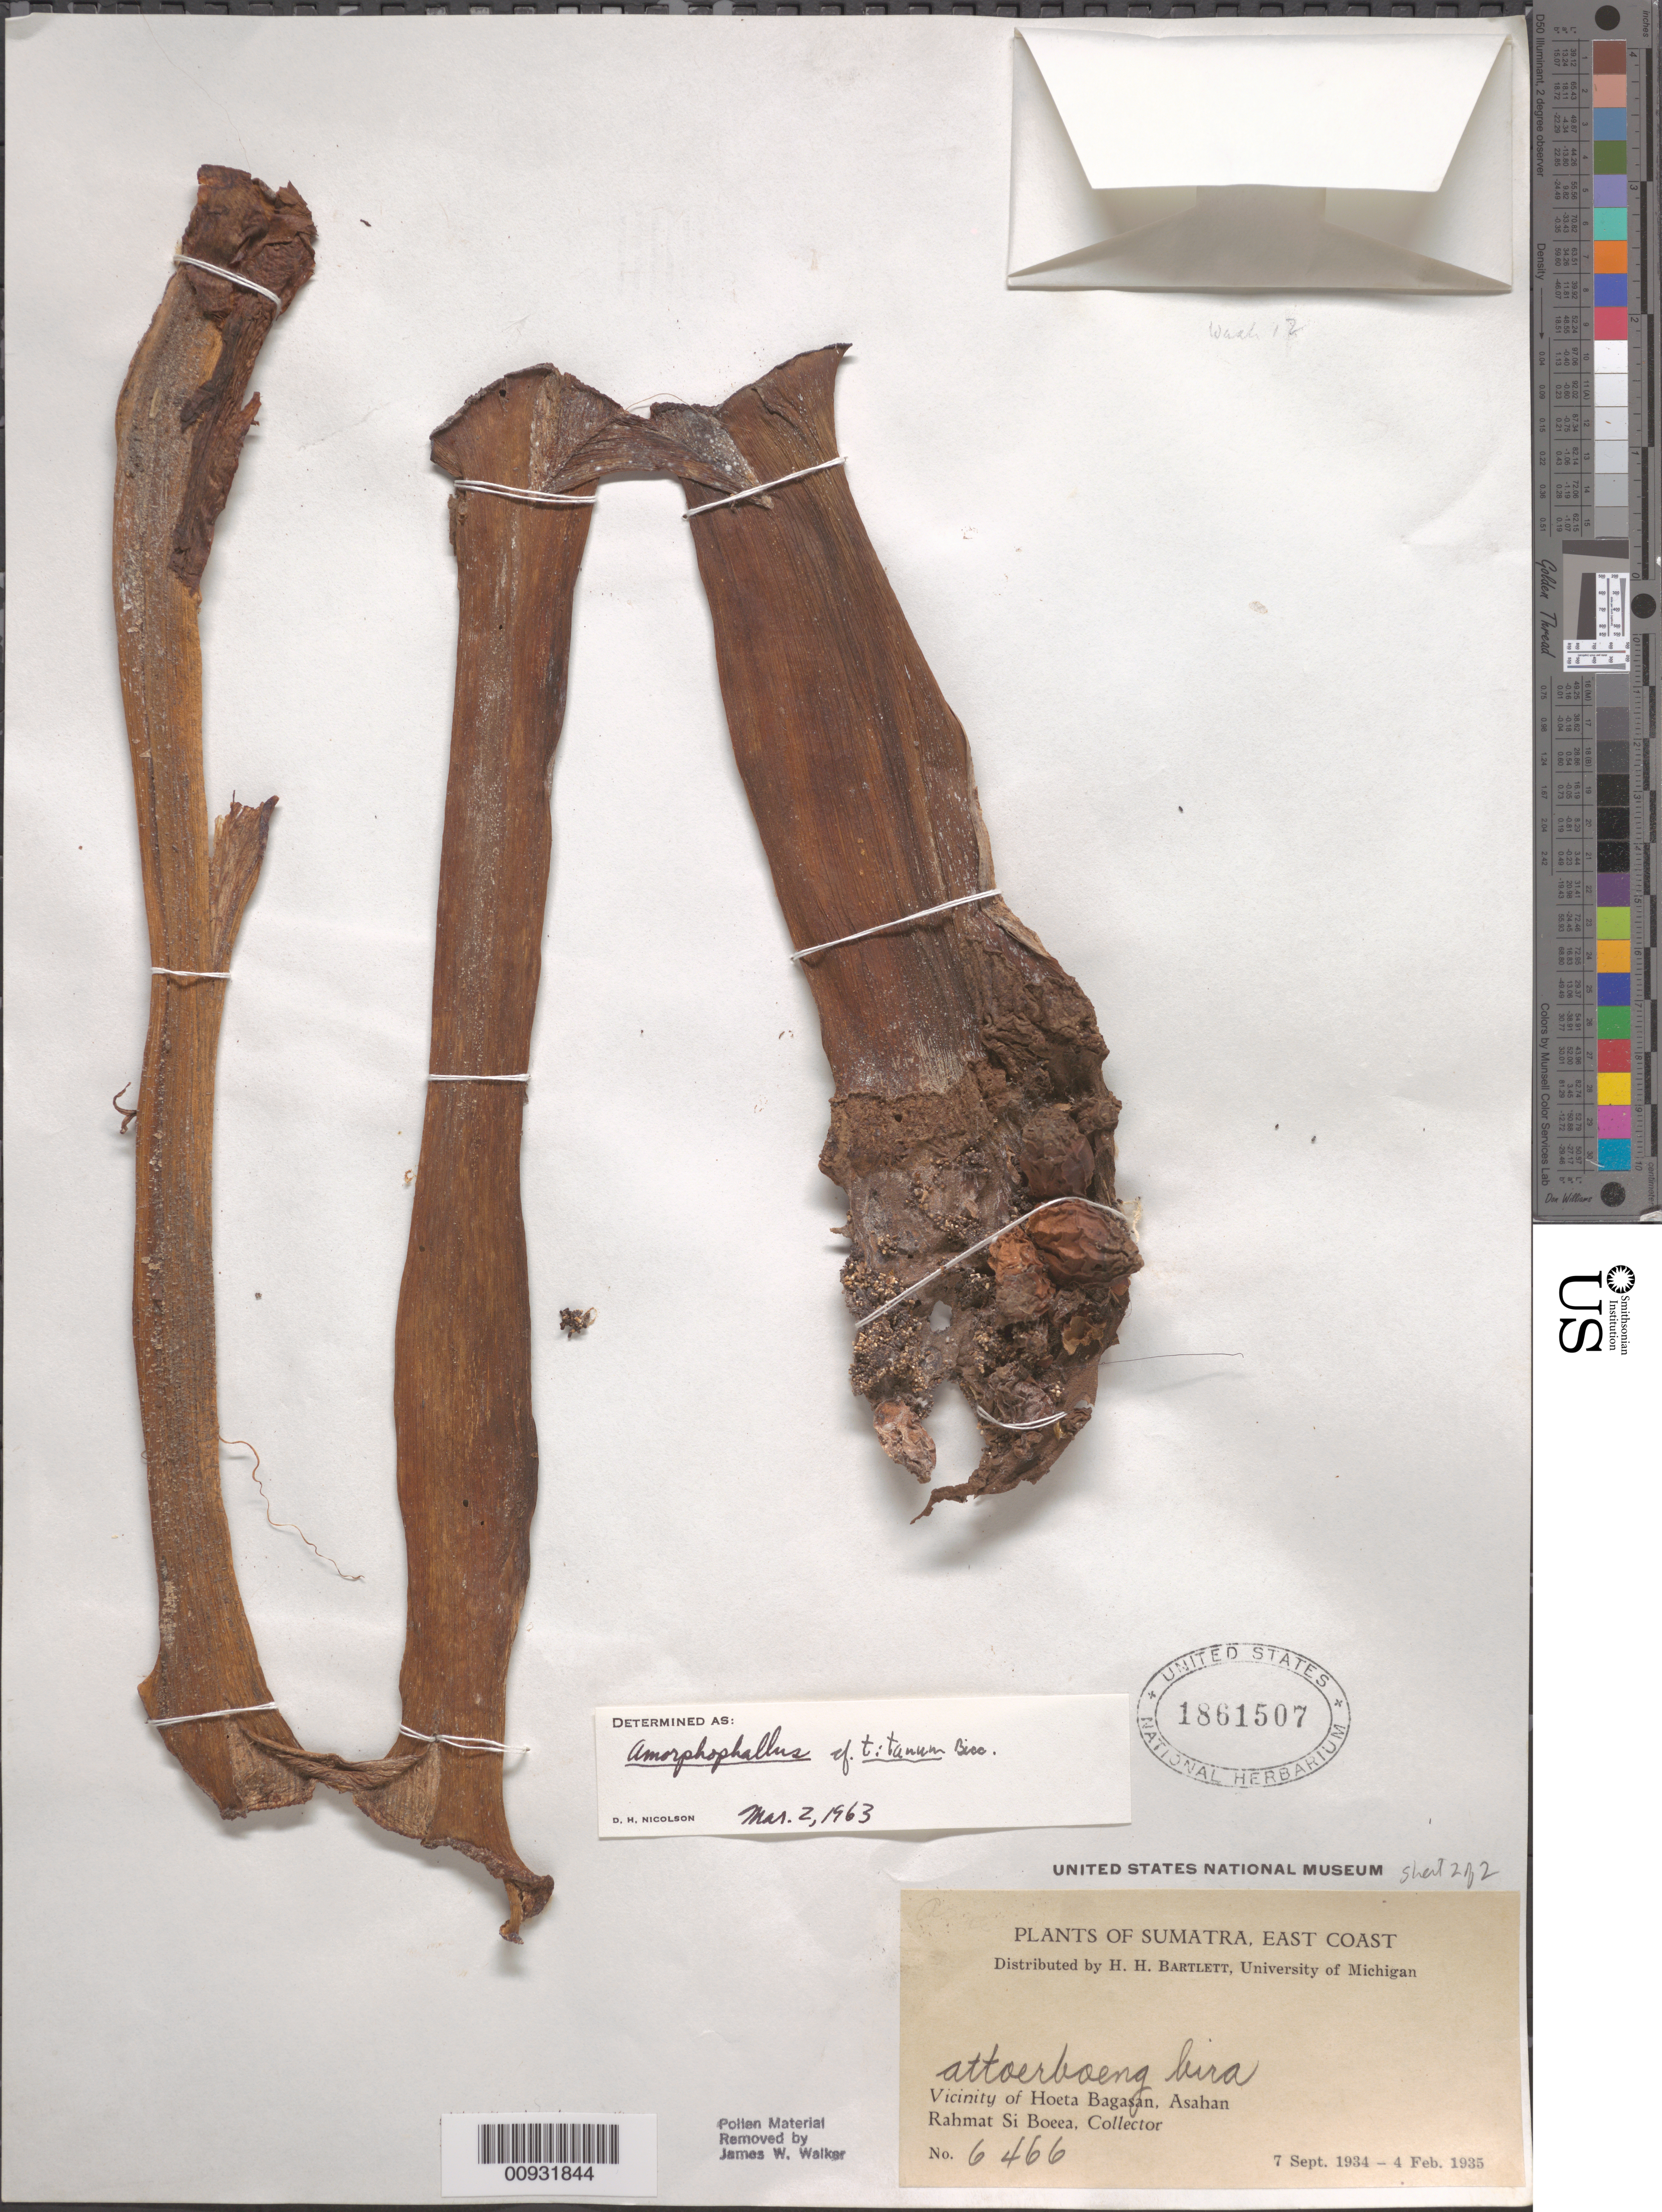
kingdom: Plantae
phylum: Tracheophyta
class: Liliopsida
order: Alismatales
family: Araceae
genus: Amorphophallus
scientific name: Amorphophallus titanum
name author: Becc.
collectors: Rahmat Si Boeea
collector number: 6466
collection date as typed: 07 Sep 1934 to 04 Feb 1935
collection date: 1934-09-07/1935-02-04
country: Indonesia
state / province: Sumatra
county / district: Aceh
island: Sumatra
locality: Asahan, Hoeta Bagasan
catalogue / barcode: US 1861507